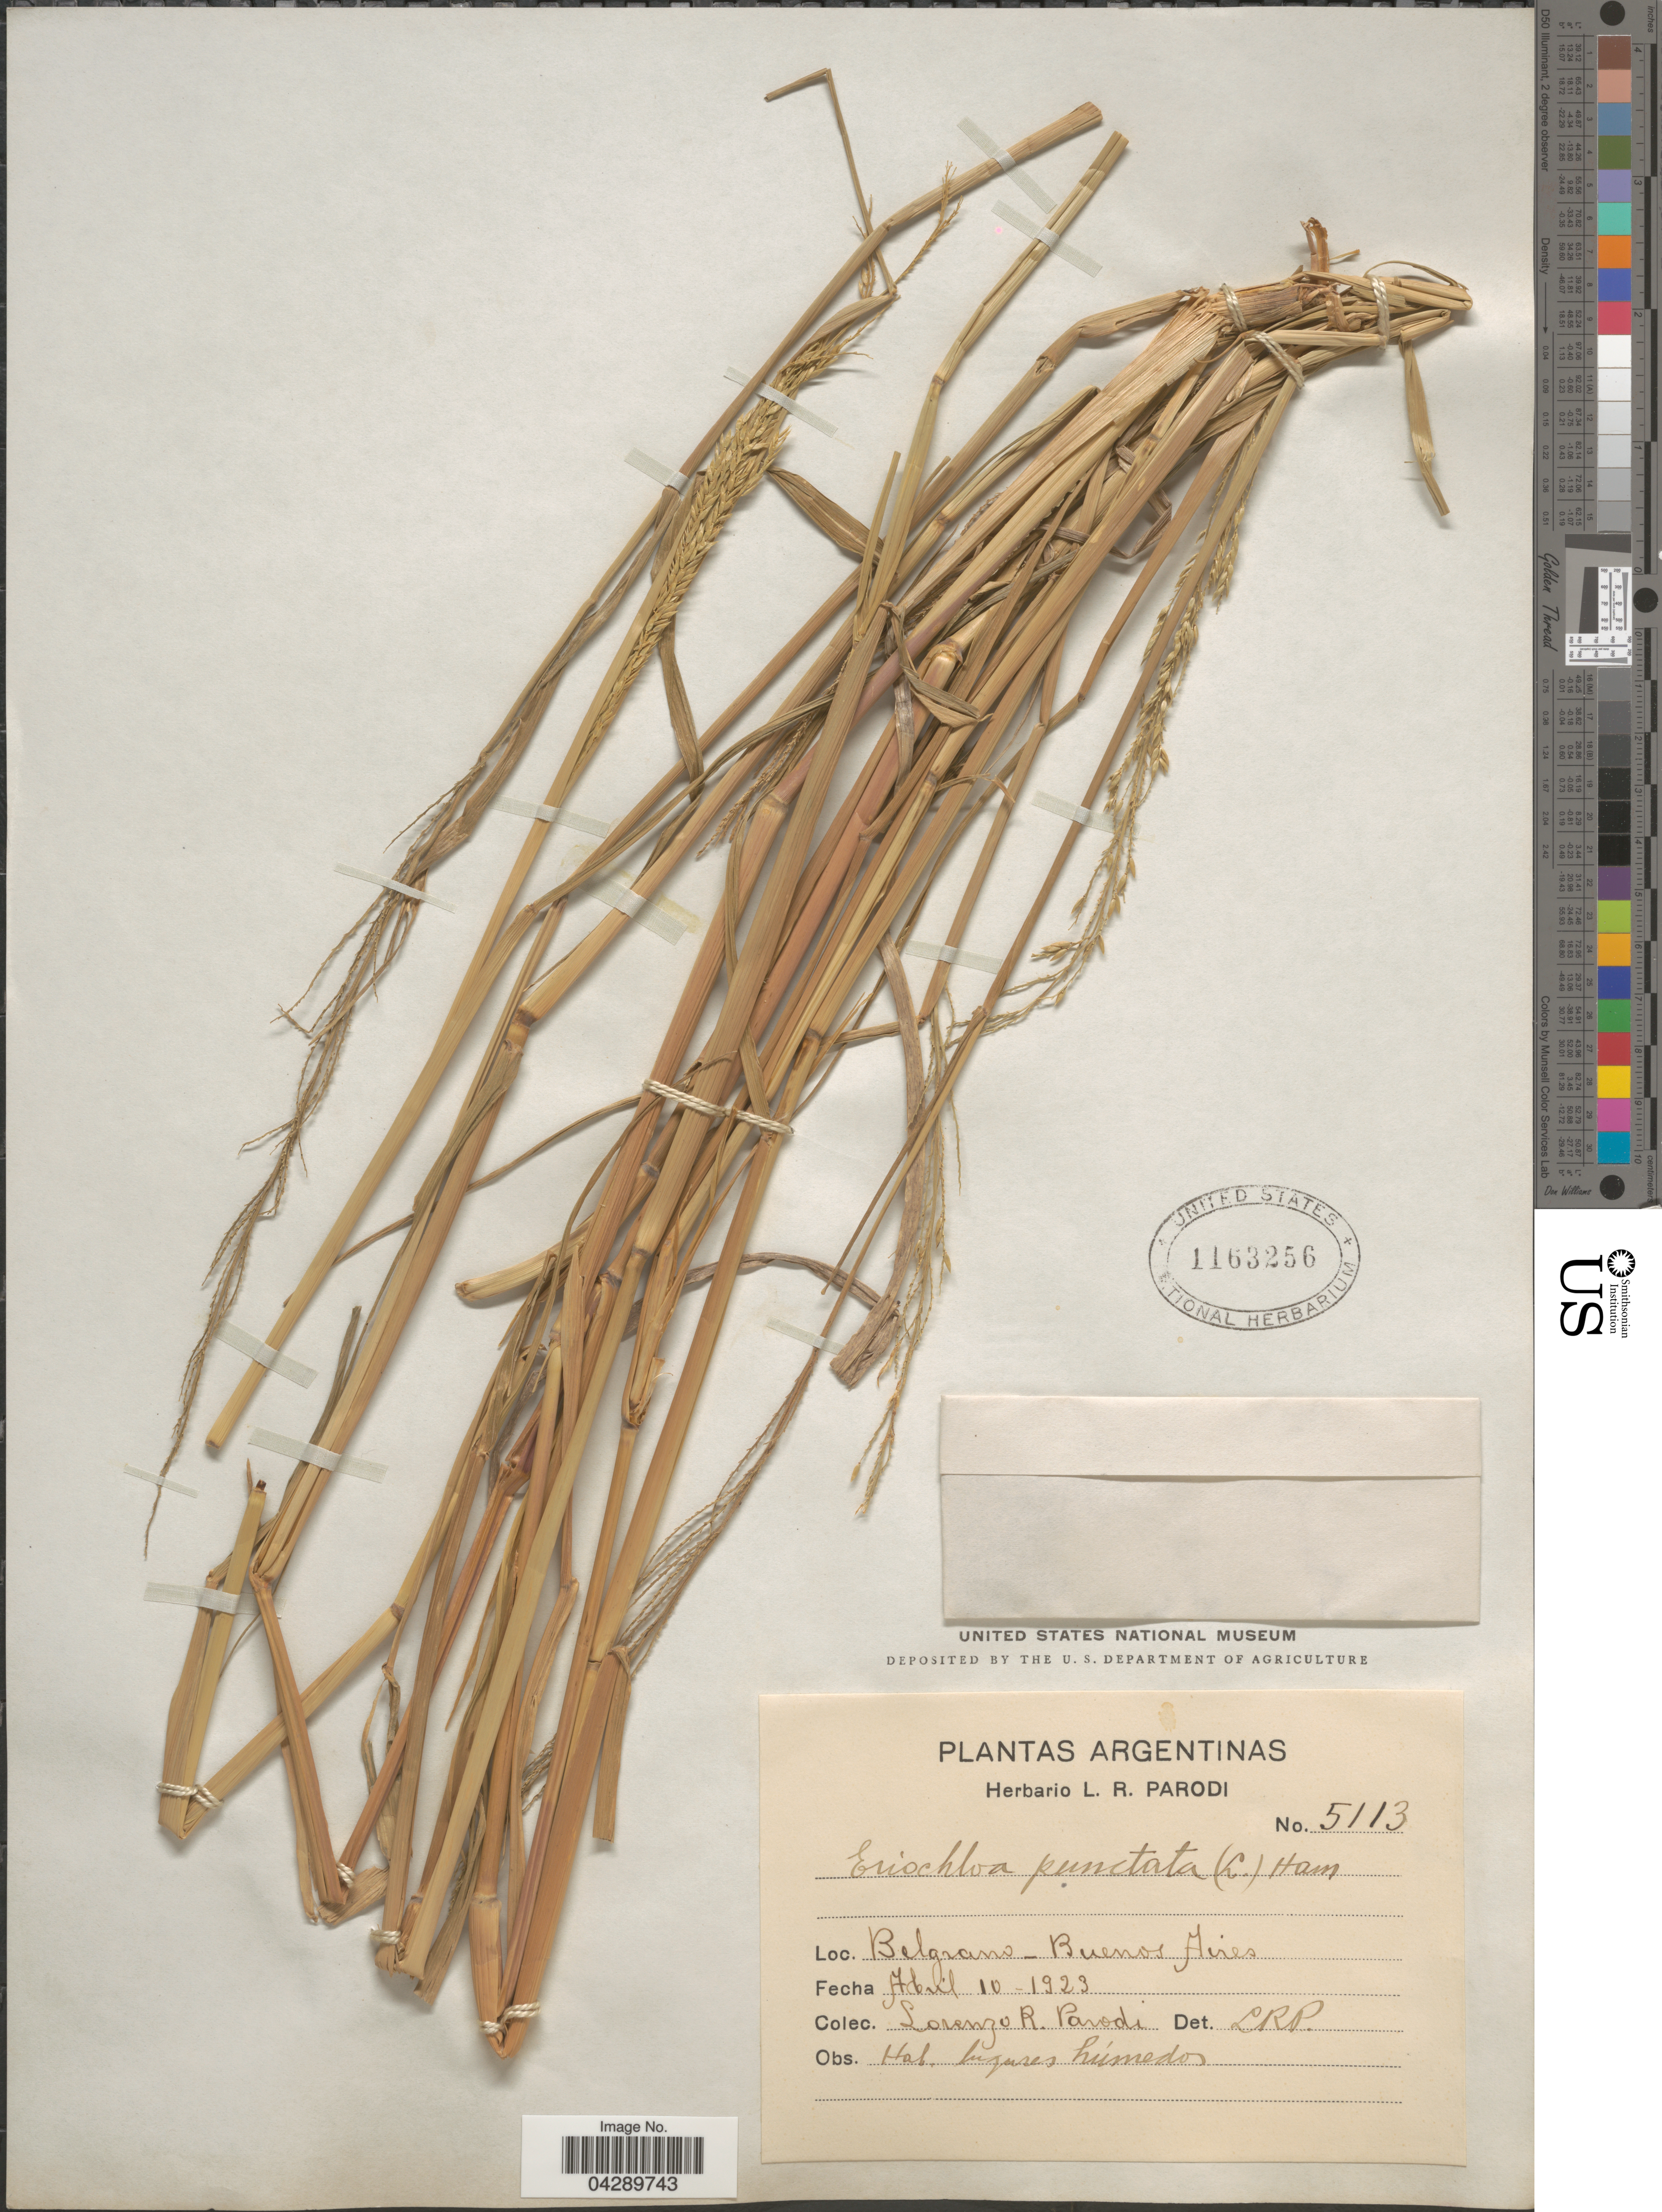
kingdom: Plantae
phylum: Tracheophyta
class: Liliopsida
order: Poales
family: Poaceae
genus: Eriochloa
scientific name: Eriochloa punctata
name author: (L.) Desv. ex Ham.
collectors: L. R. Parodi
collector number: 5113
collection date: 1923-04-10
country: Argentina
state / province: Buenos Aires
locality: Belgrano.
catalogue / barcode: US 1163256